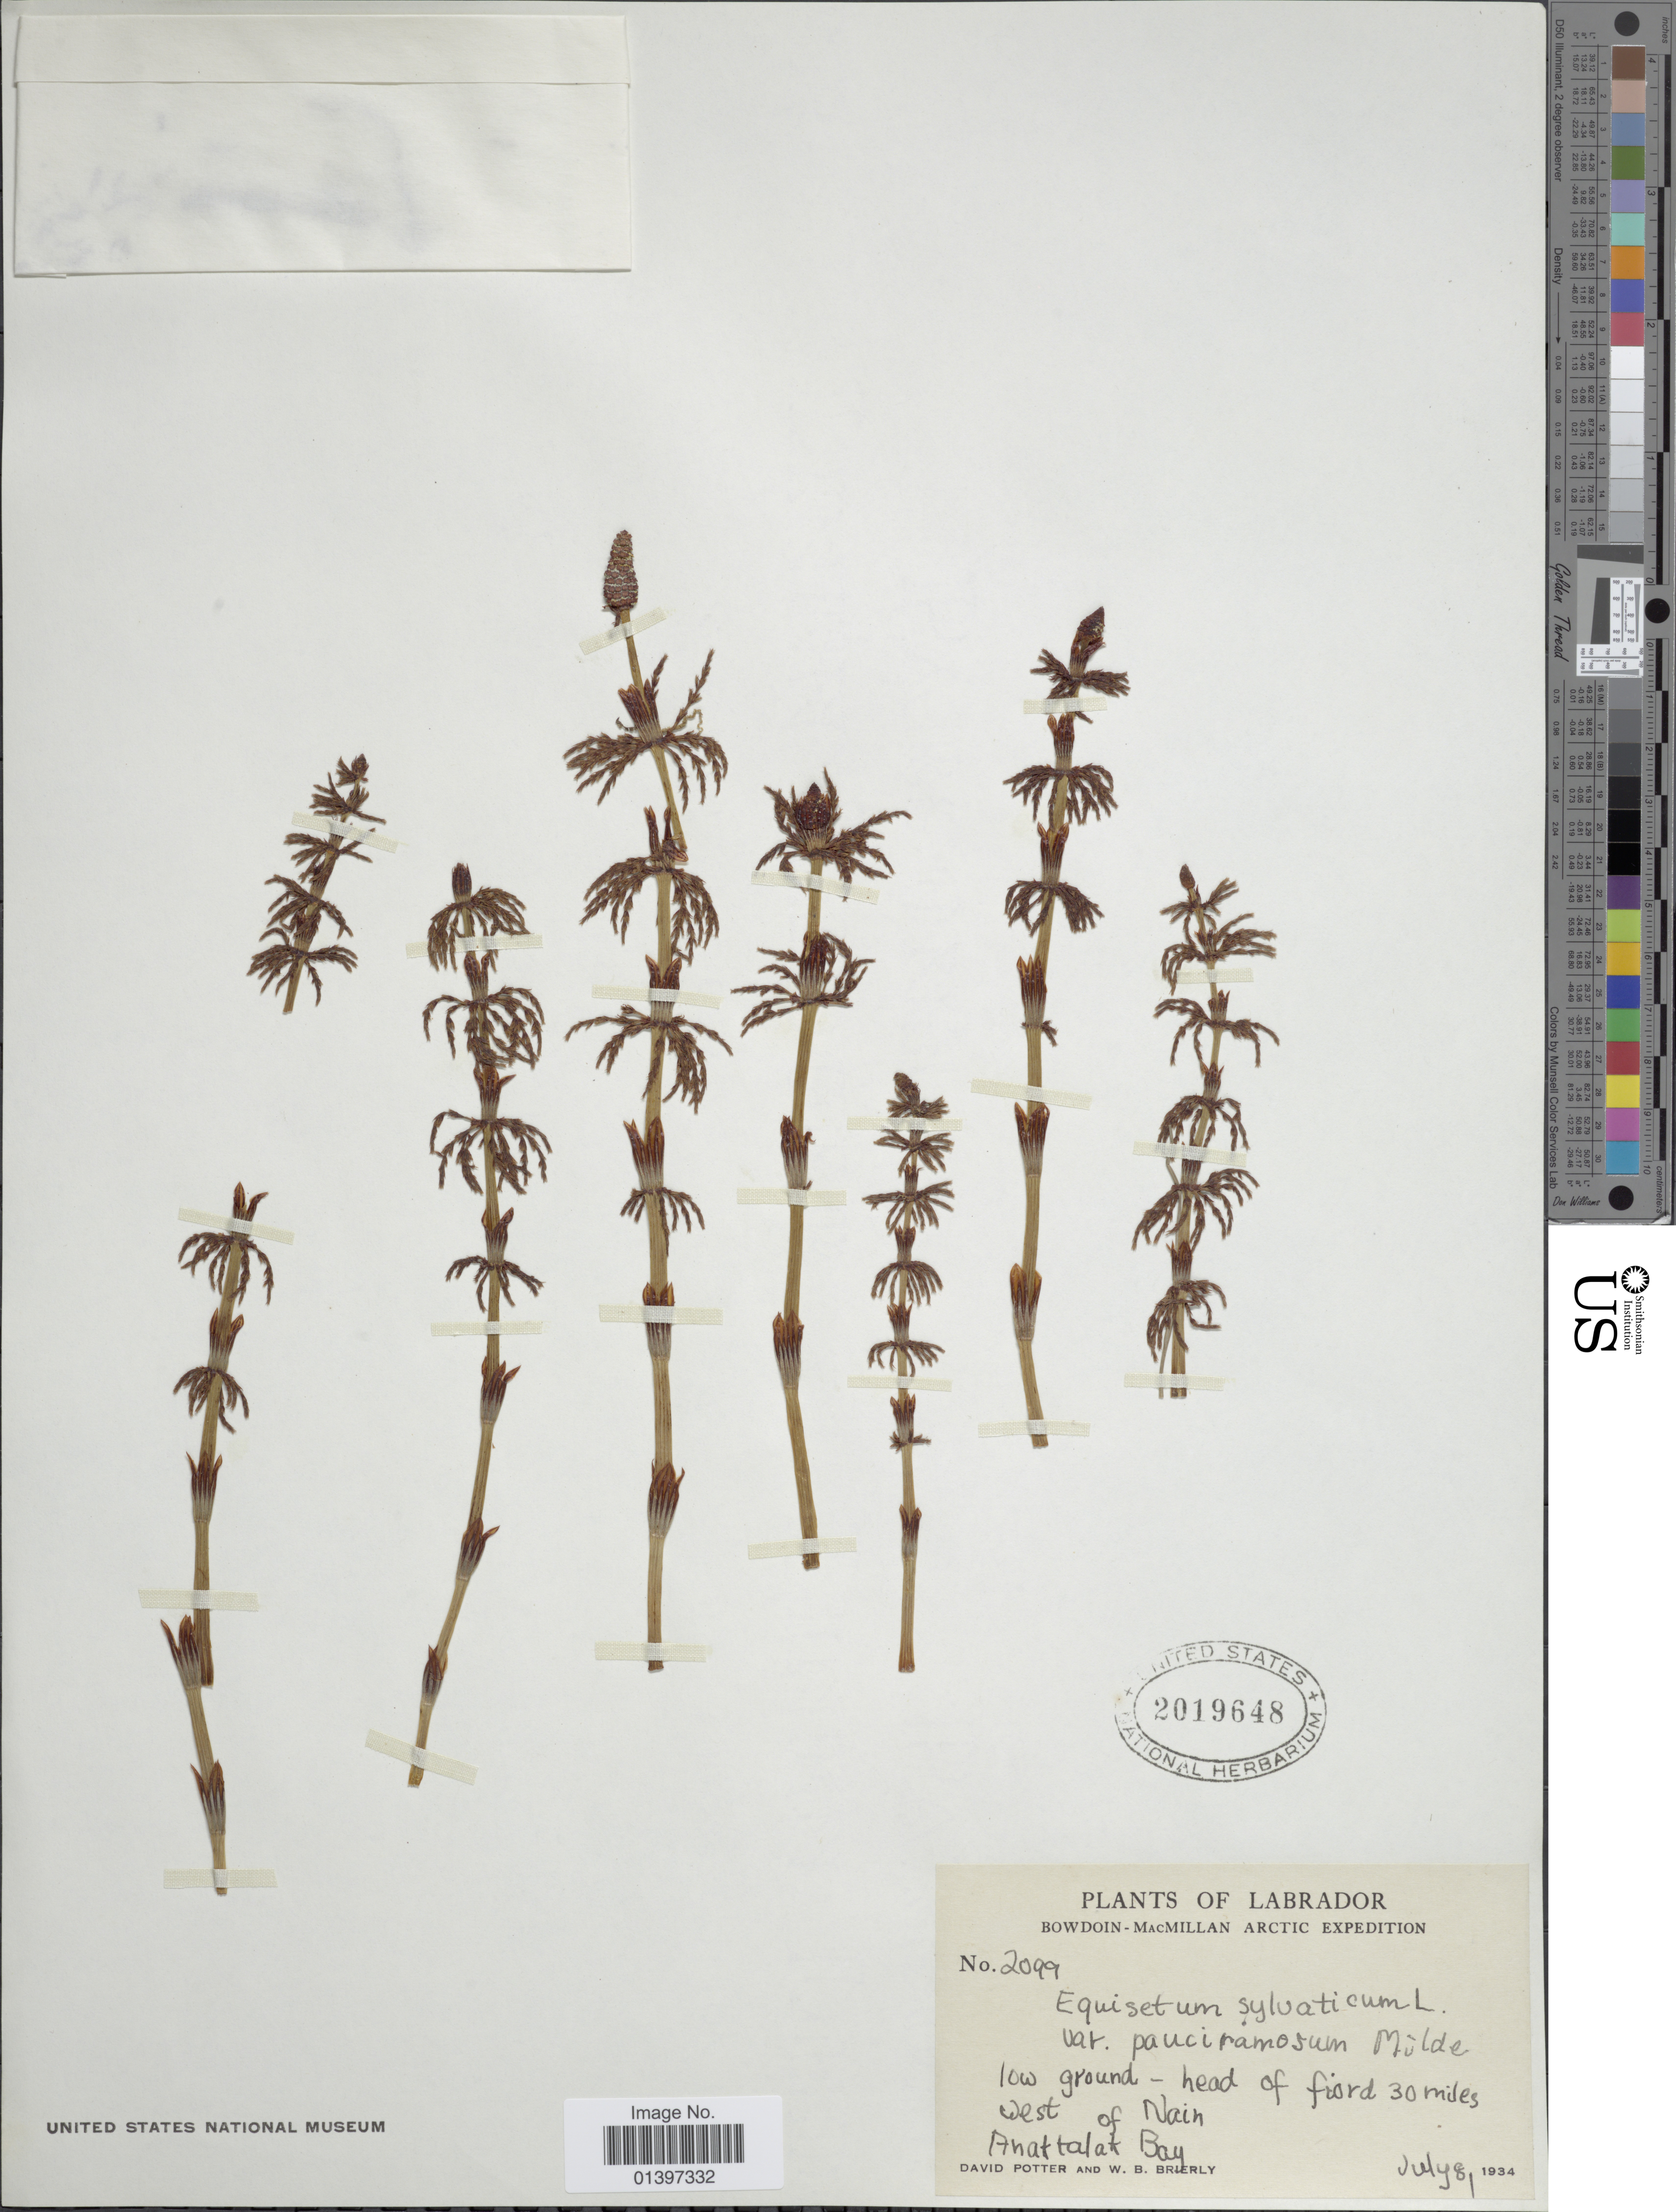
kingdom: Plantae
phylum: Tracheophyta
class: Polypodiopsida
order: Equisetales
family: Equisetaceae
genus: Equisetum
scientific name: Equisetum sylvaticum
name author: L.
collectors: D. Potter & W. Brierly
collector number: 2099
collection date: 1934-07-08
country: Canada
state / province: Newfoundland and Labrador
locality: Labrador, low ground-head of fiord 30miles west of Nain, Anaktalak Bay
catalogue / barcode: US 2019648